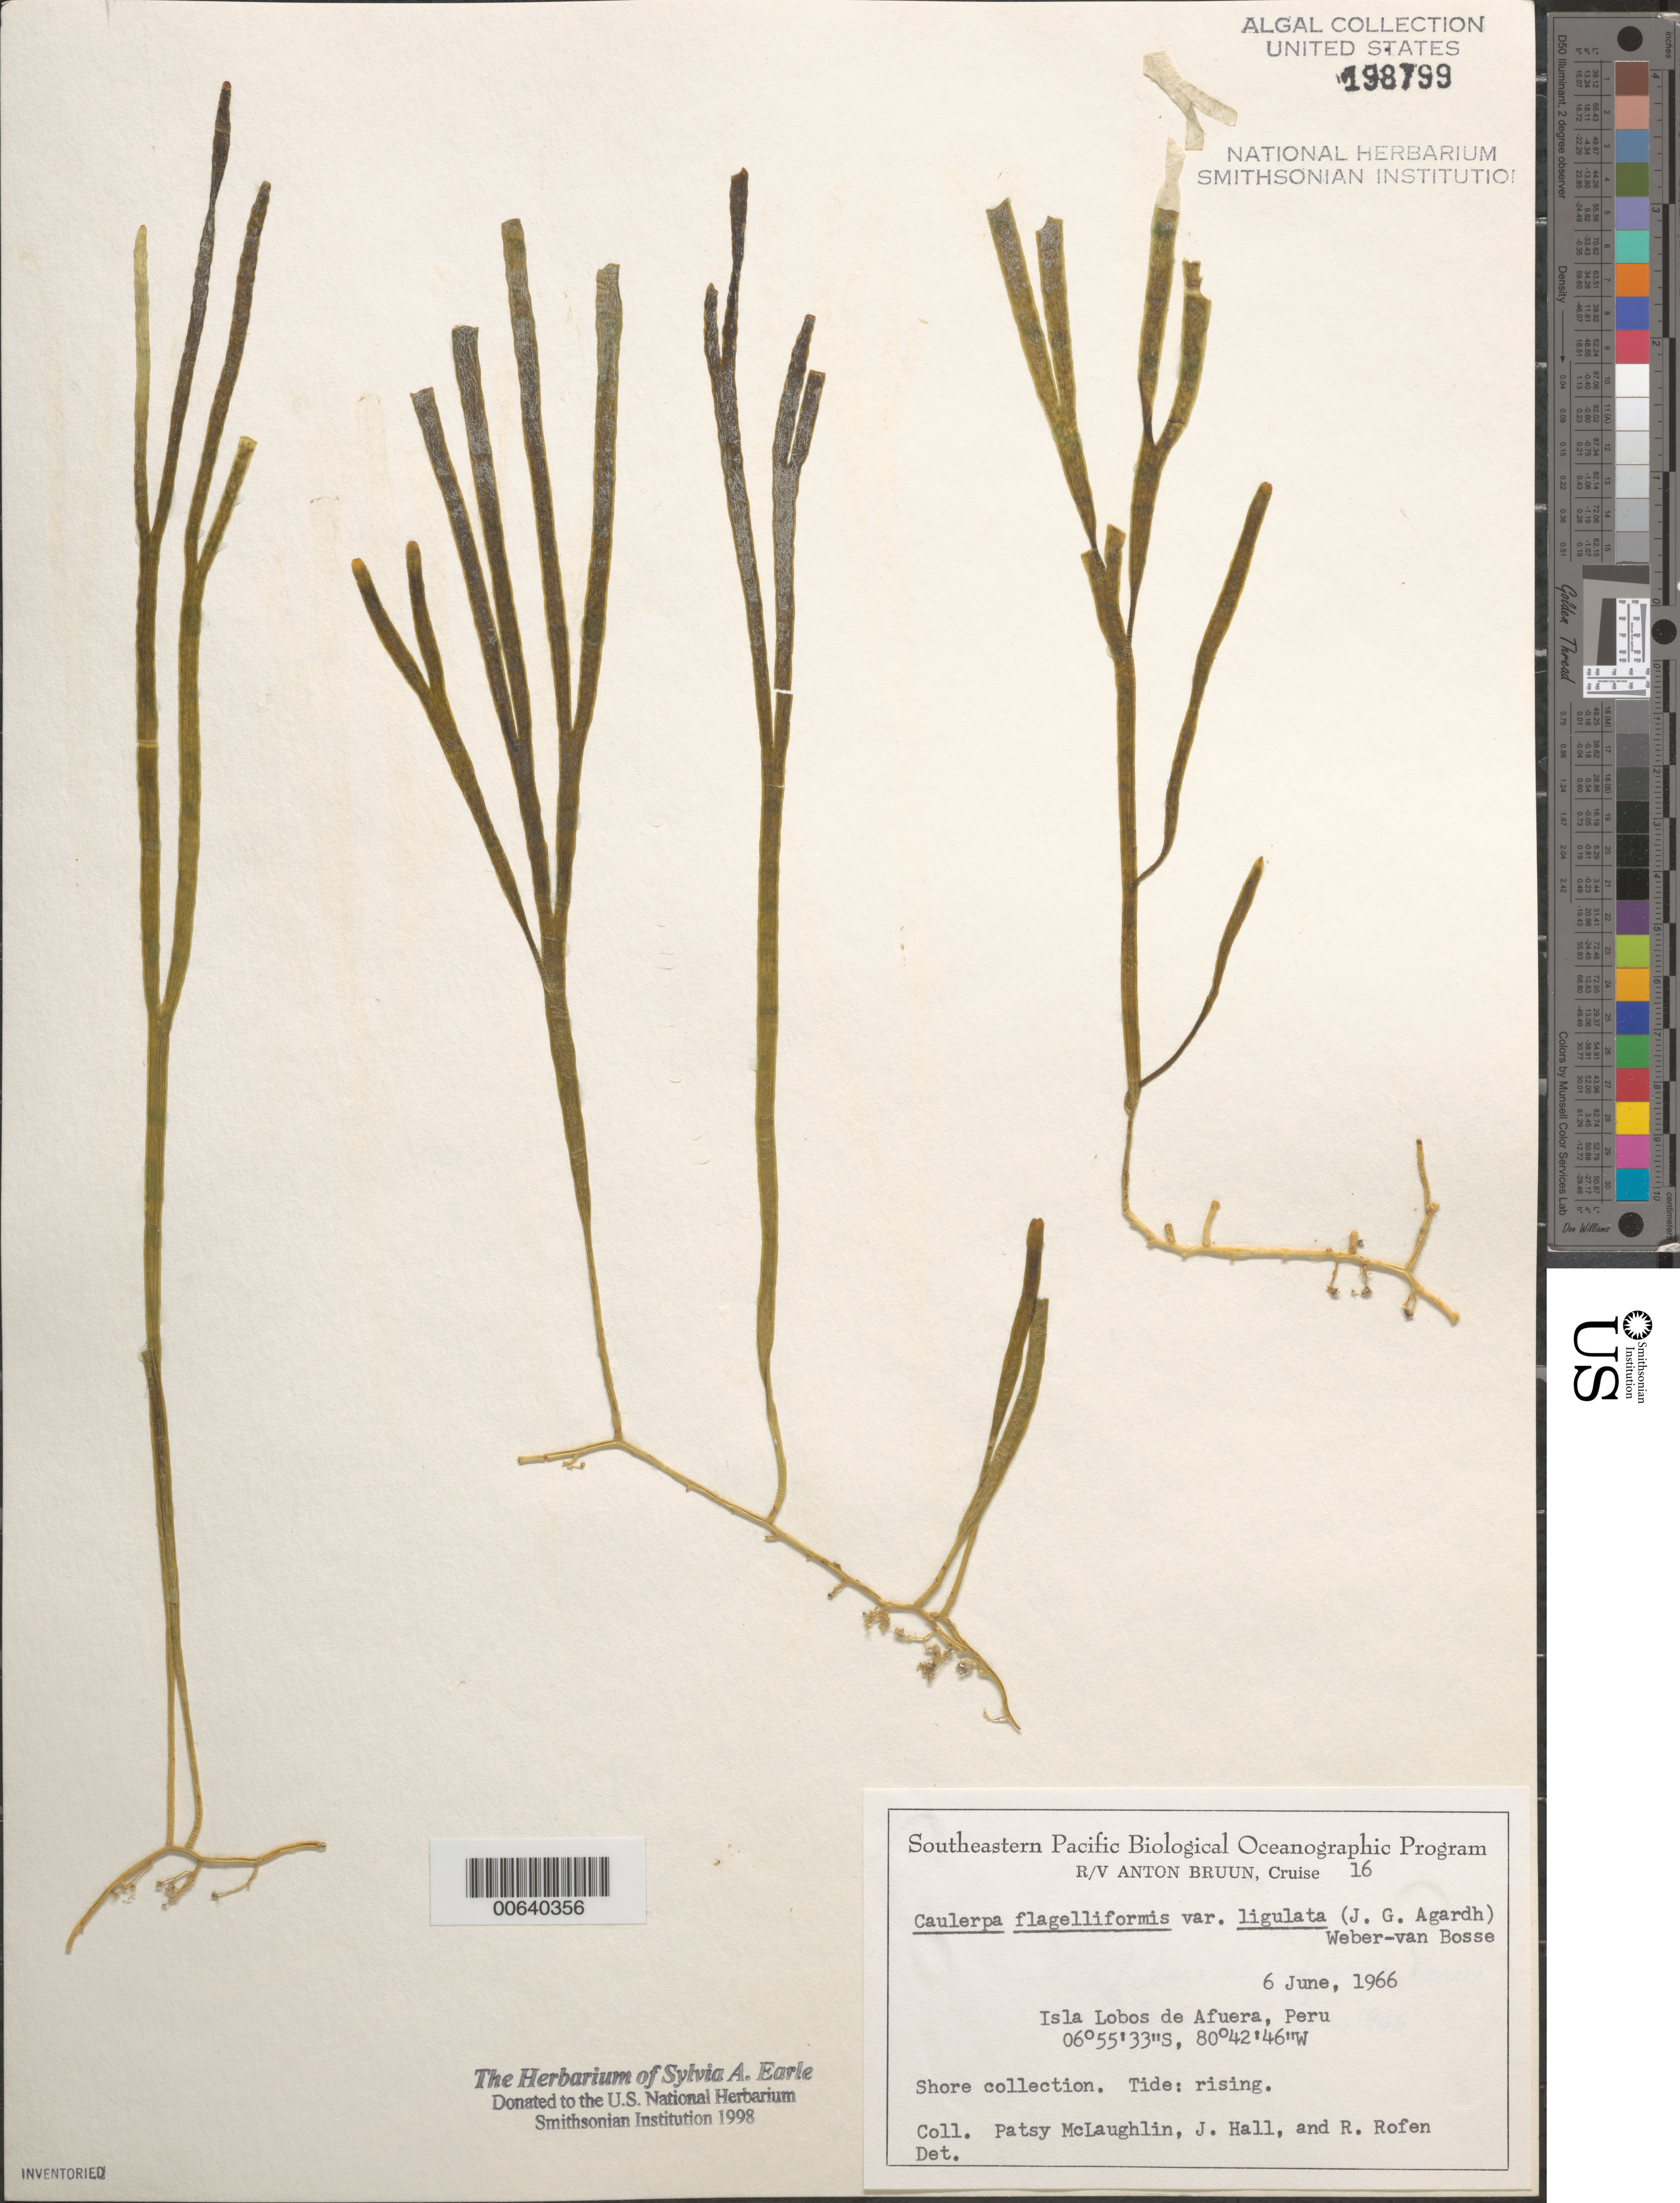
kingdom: Plantae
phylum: Chlorophyta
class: Ulvophyceae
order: Bryopsidales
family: Caulerpaceae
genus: Caulerpa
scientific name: Caulerpa prolifera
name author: (Forssk.) J.V.Lamouroux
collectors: P. McLaughlin, J. Hall & R. Rofen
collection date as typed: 06 Jun 1966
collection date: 1966-06-06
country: Peru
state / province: Lambayeque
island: Lobos de Afuera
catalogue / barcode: US 198799